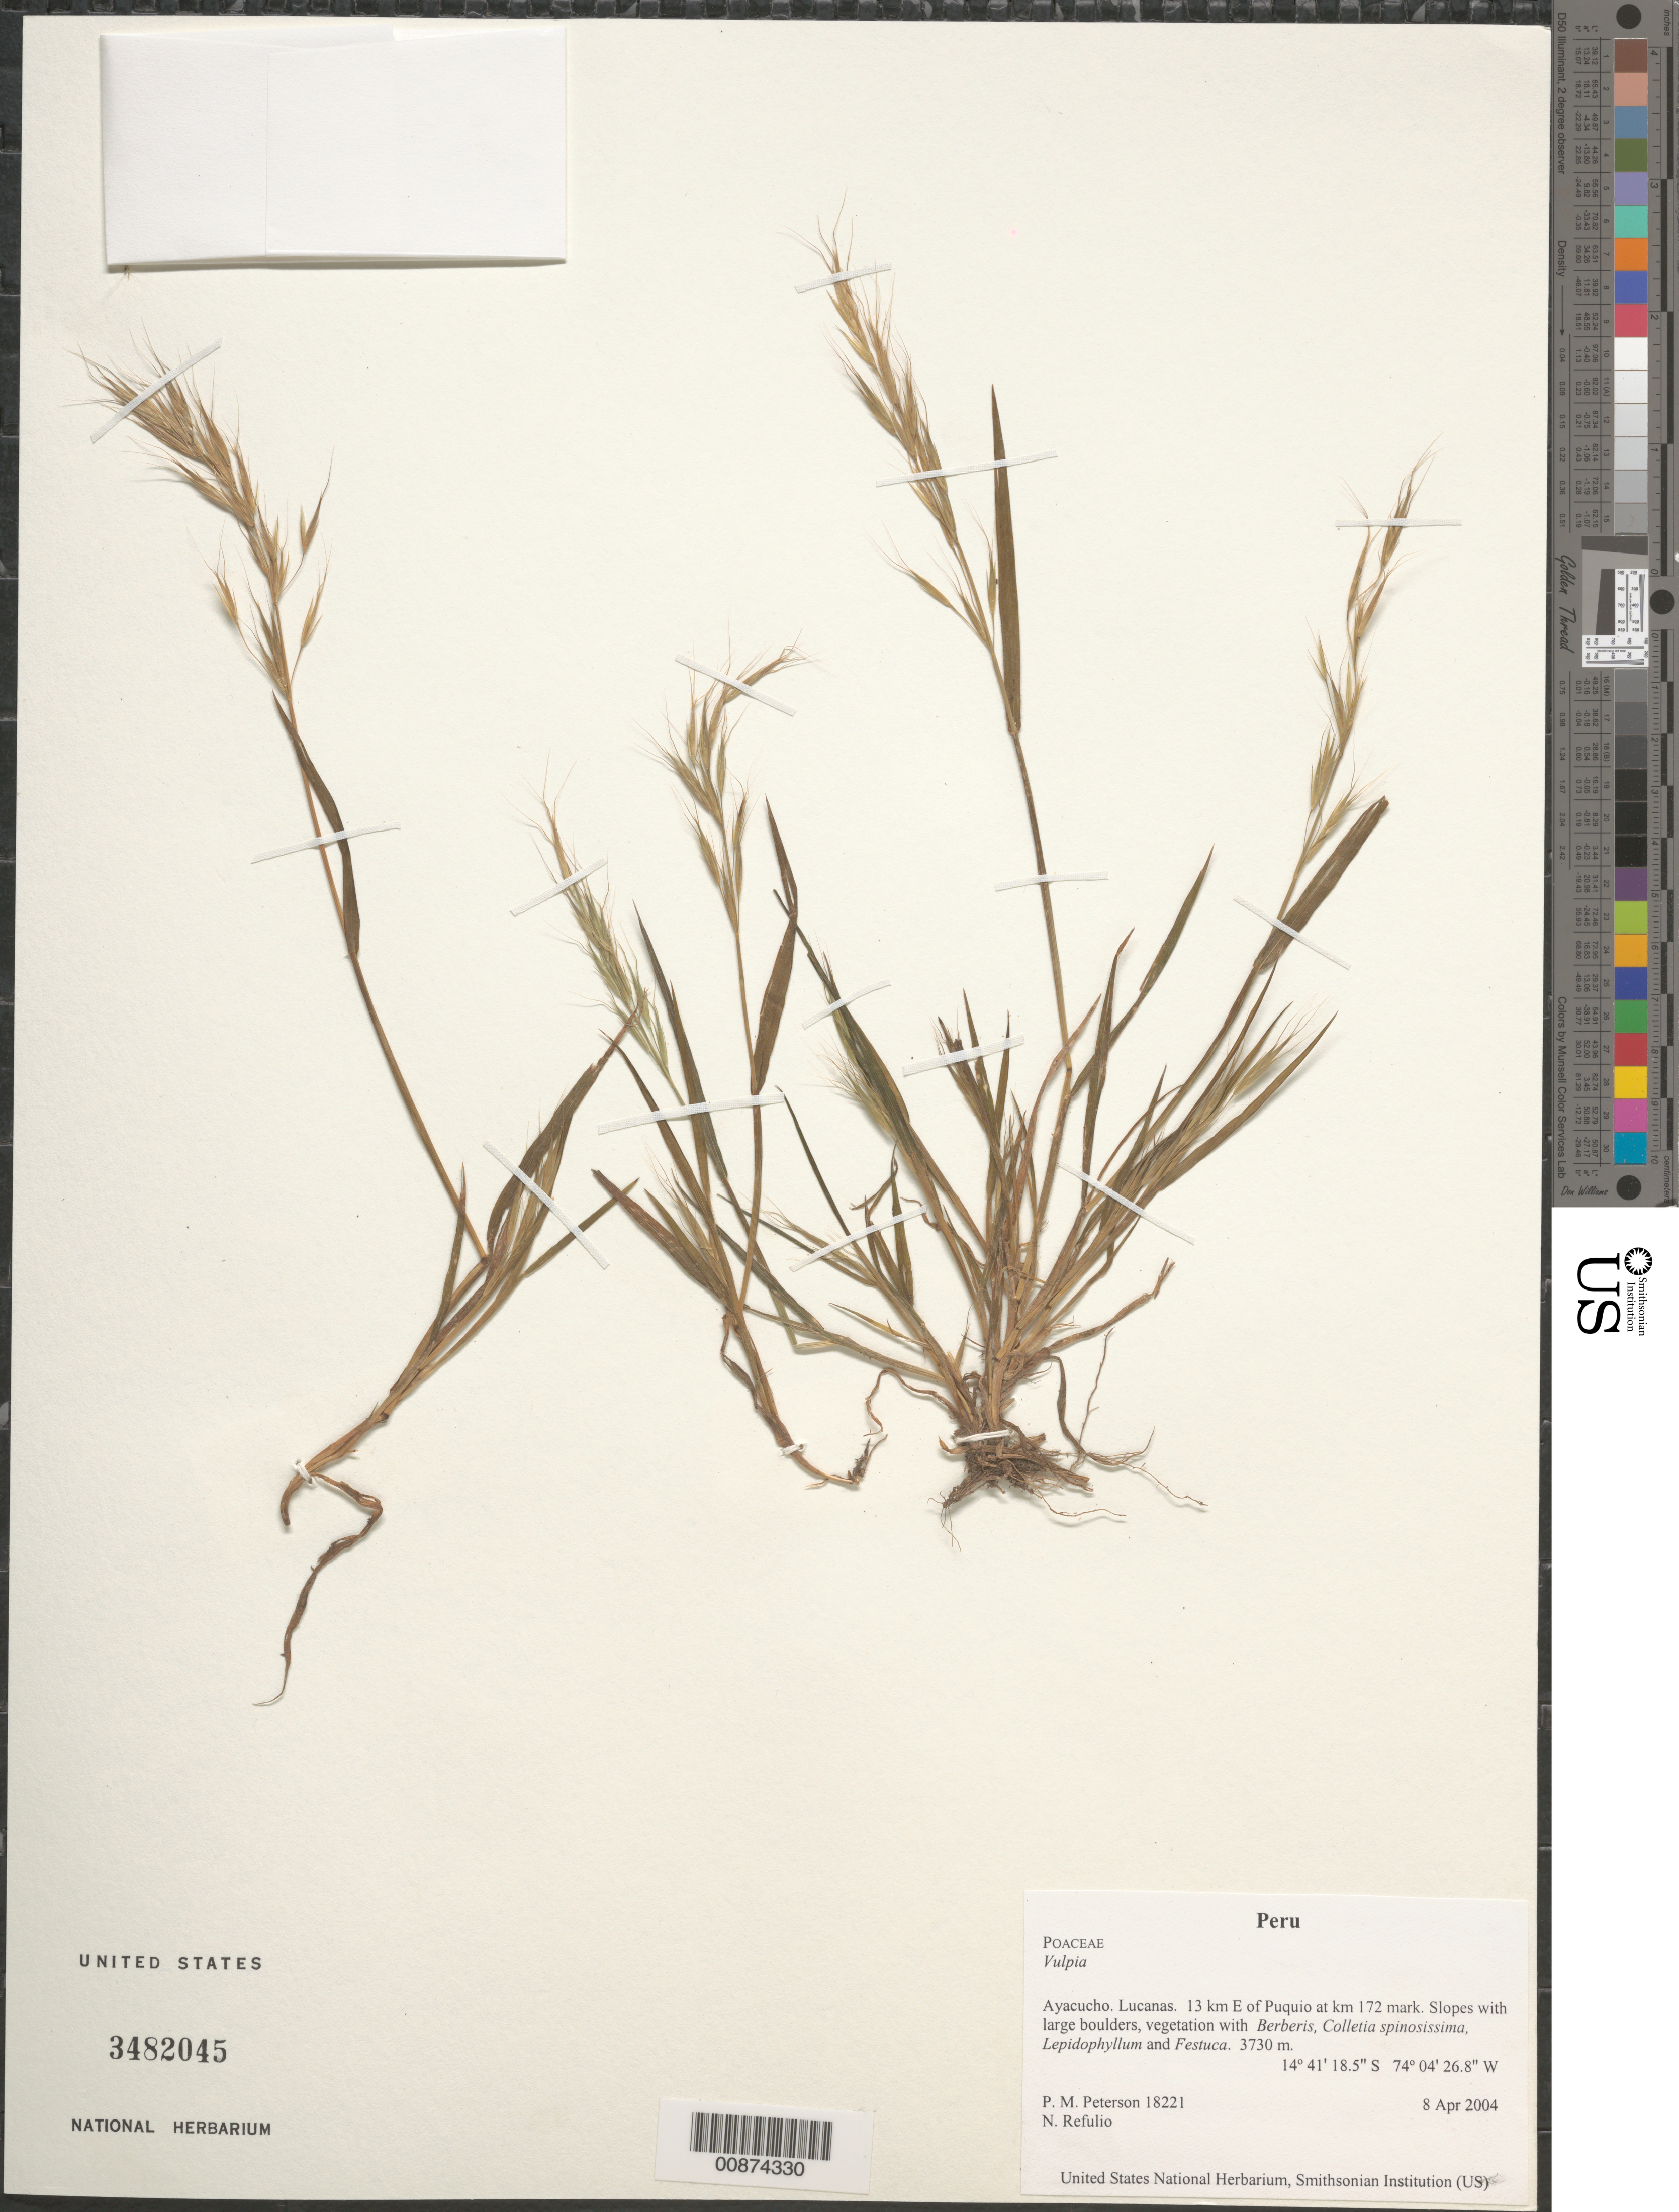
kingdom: Plantae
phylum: Tracheophyta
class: Liliopsida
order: Poales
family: Poaceae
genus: Vulpia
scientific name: Vulpia sp.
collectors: P. M. Peterson & N. Refulio-Rodríguez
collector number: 18221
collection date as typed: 08 Apr 2004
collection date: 2004-04-08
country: Peru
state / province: Ayacucho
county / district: Lucanas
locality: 13 km E of Puquio at km 172 mark. Slopes with large boulders, vegetation with Berberis, Colletia spinosissima, Lepidophyllum and Festuca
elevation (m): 3730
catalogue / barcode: US 3482045